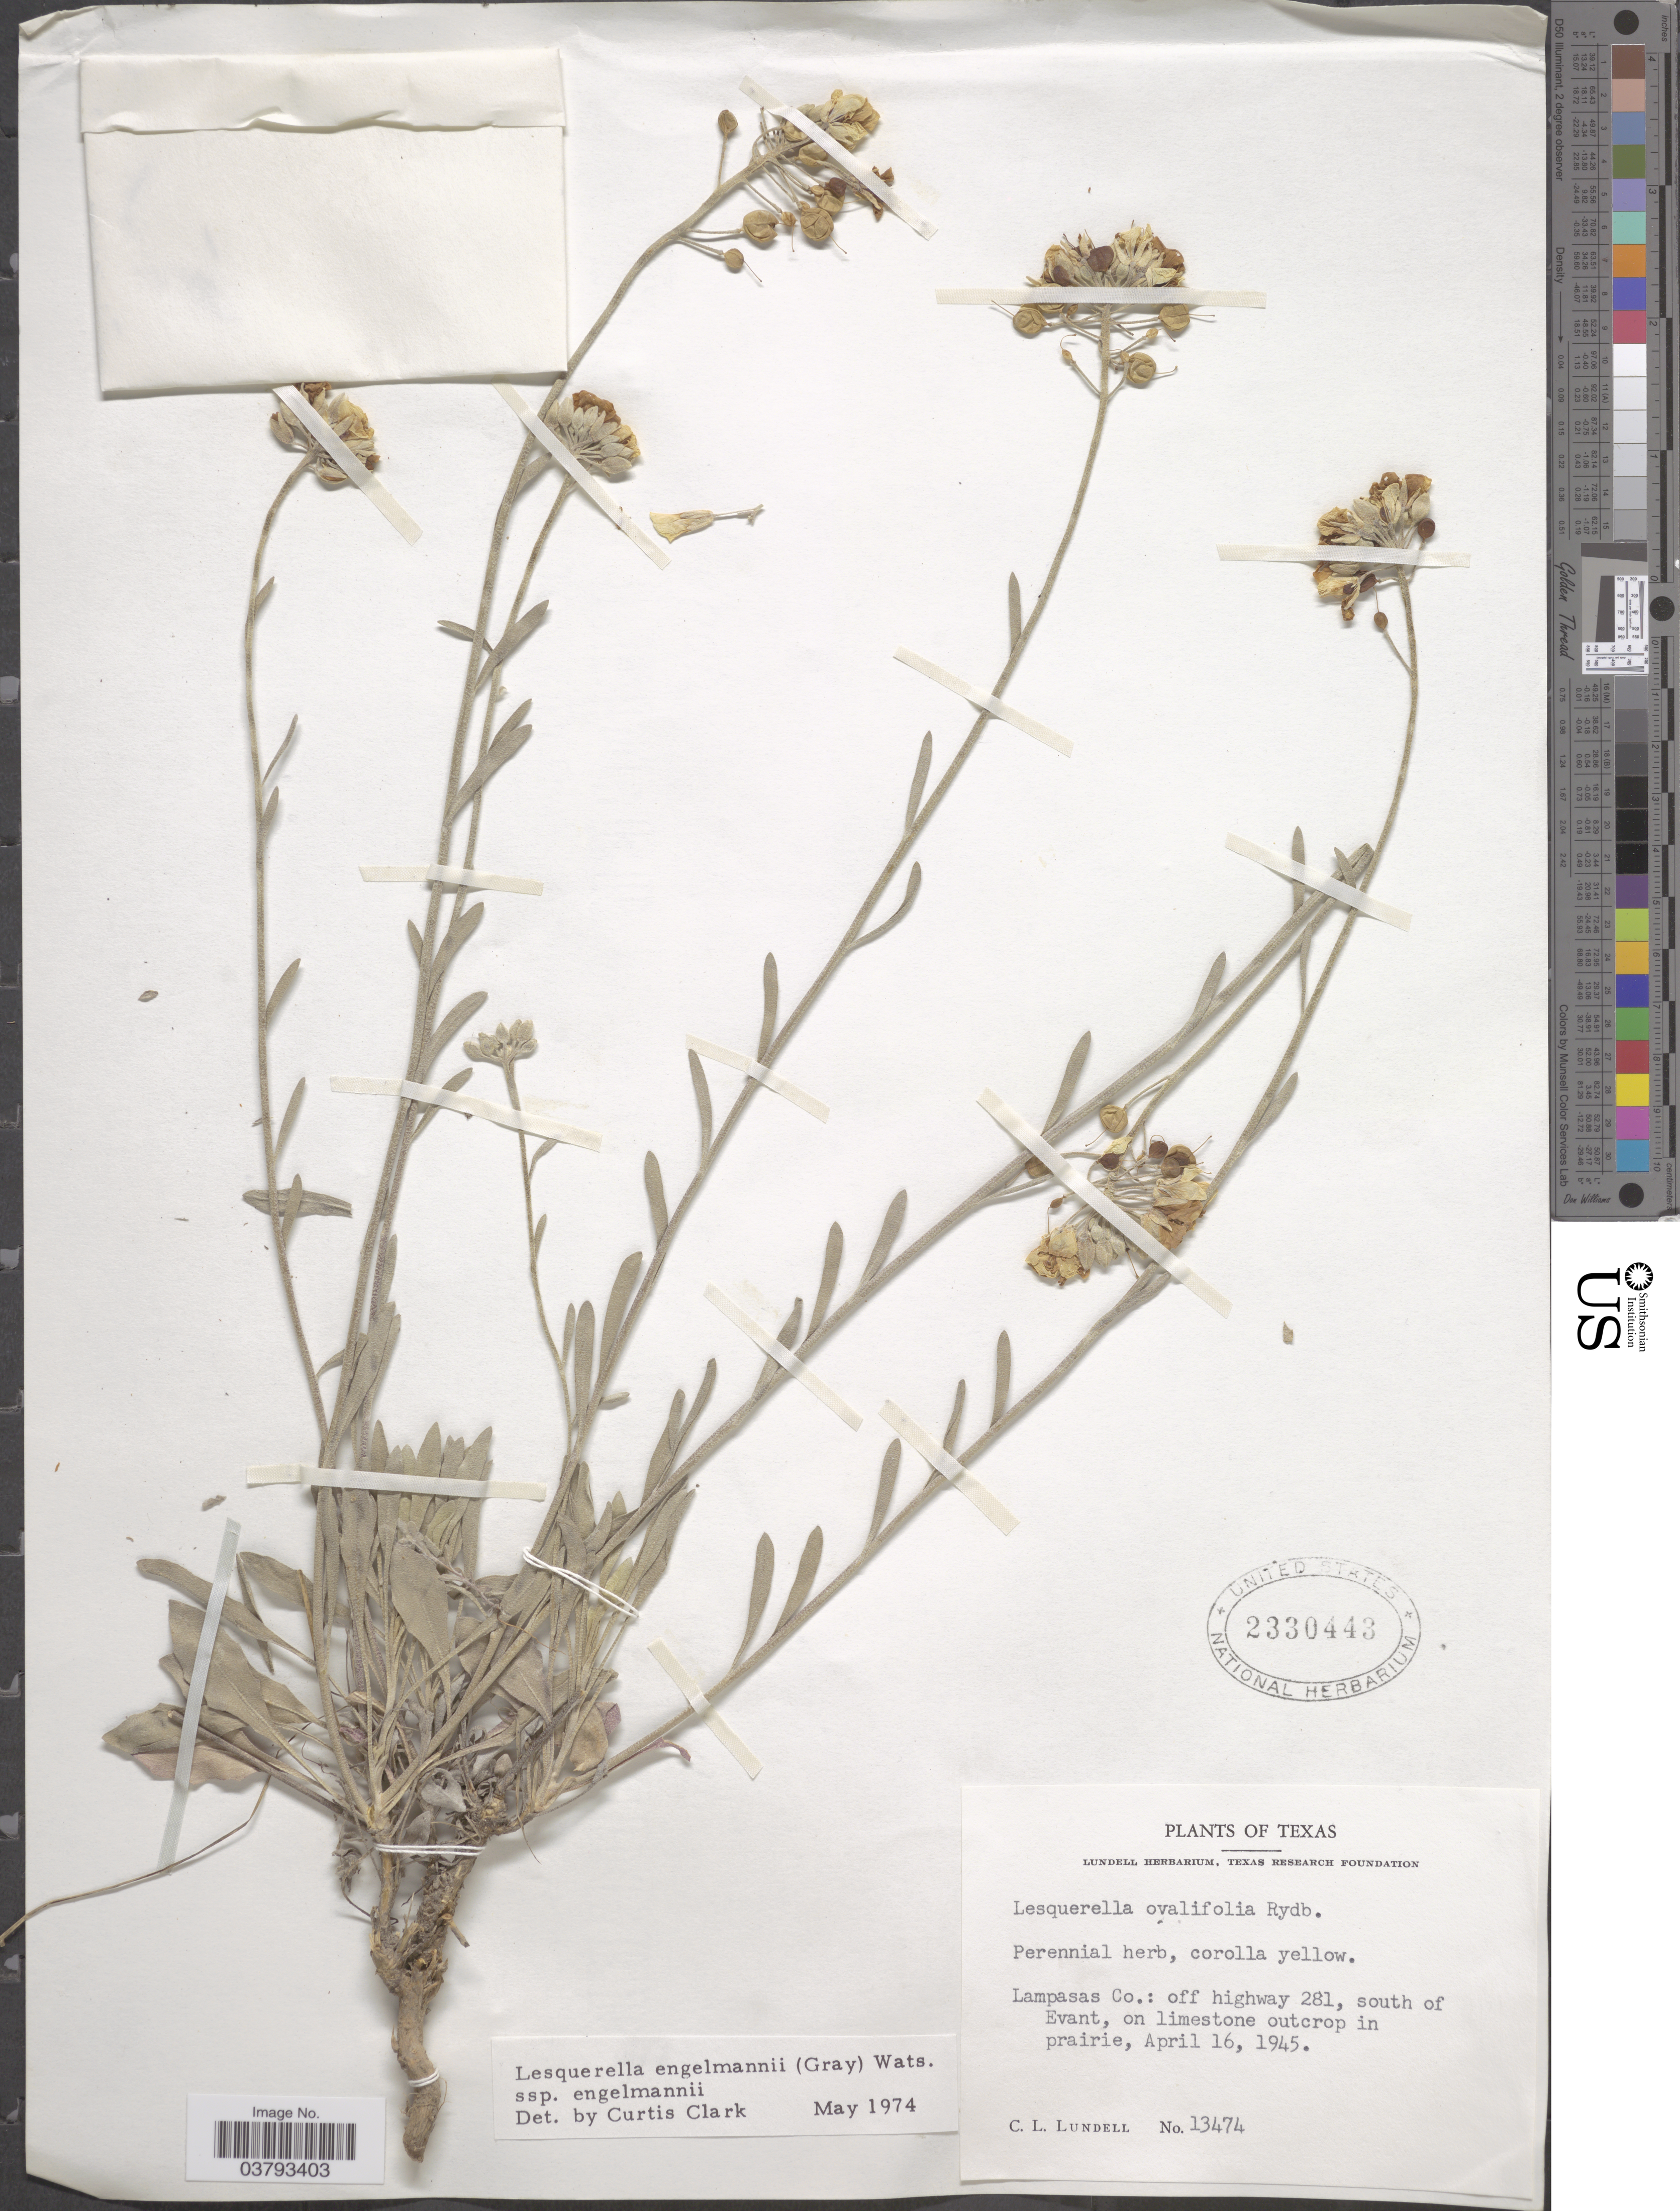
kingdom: Plantae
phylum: Tracheophyta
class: Magnoliopsida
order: Brassicales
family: Brassicaceae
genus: Lesquerella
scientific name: Lesquerella engelmannii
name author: (A. Gray) S. Watson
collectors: C. L. Lundell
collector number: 13474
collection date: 1945-04-16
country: United States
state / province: Texas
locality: Lampasas Co.: off highway 281, south of Evant, on limestone outcrop in prairie.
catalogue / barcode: US 2330443